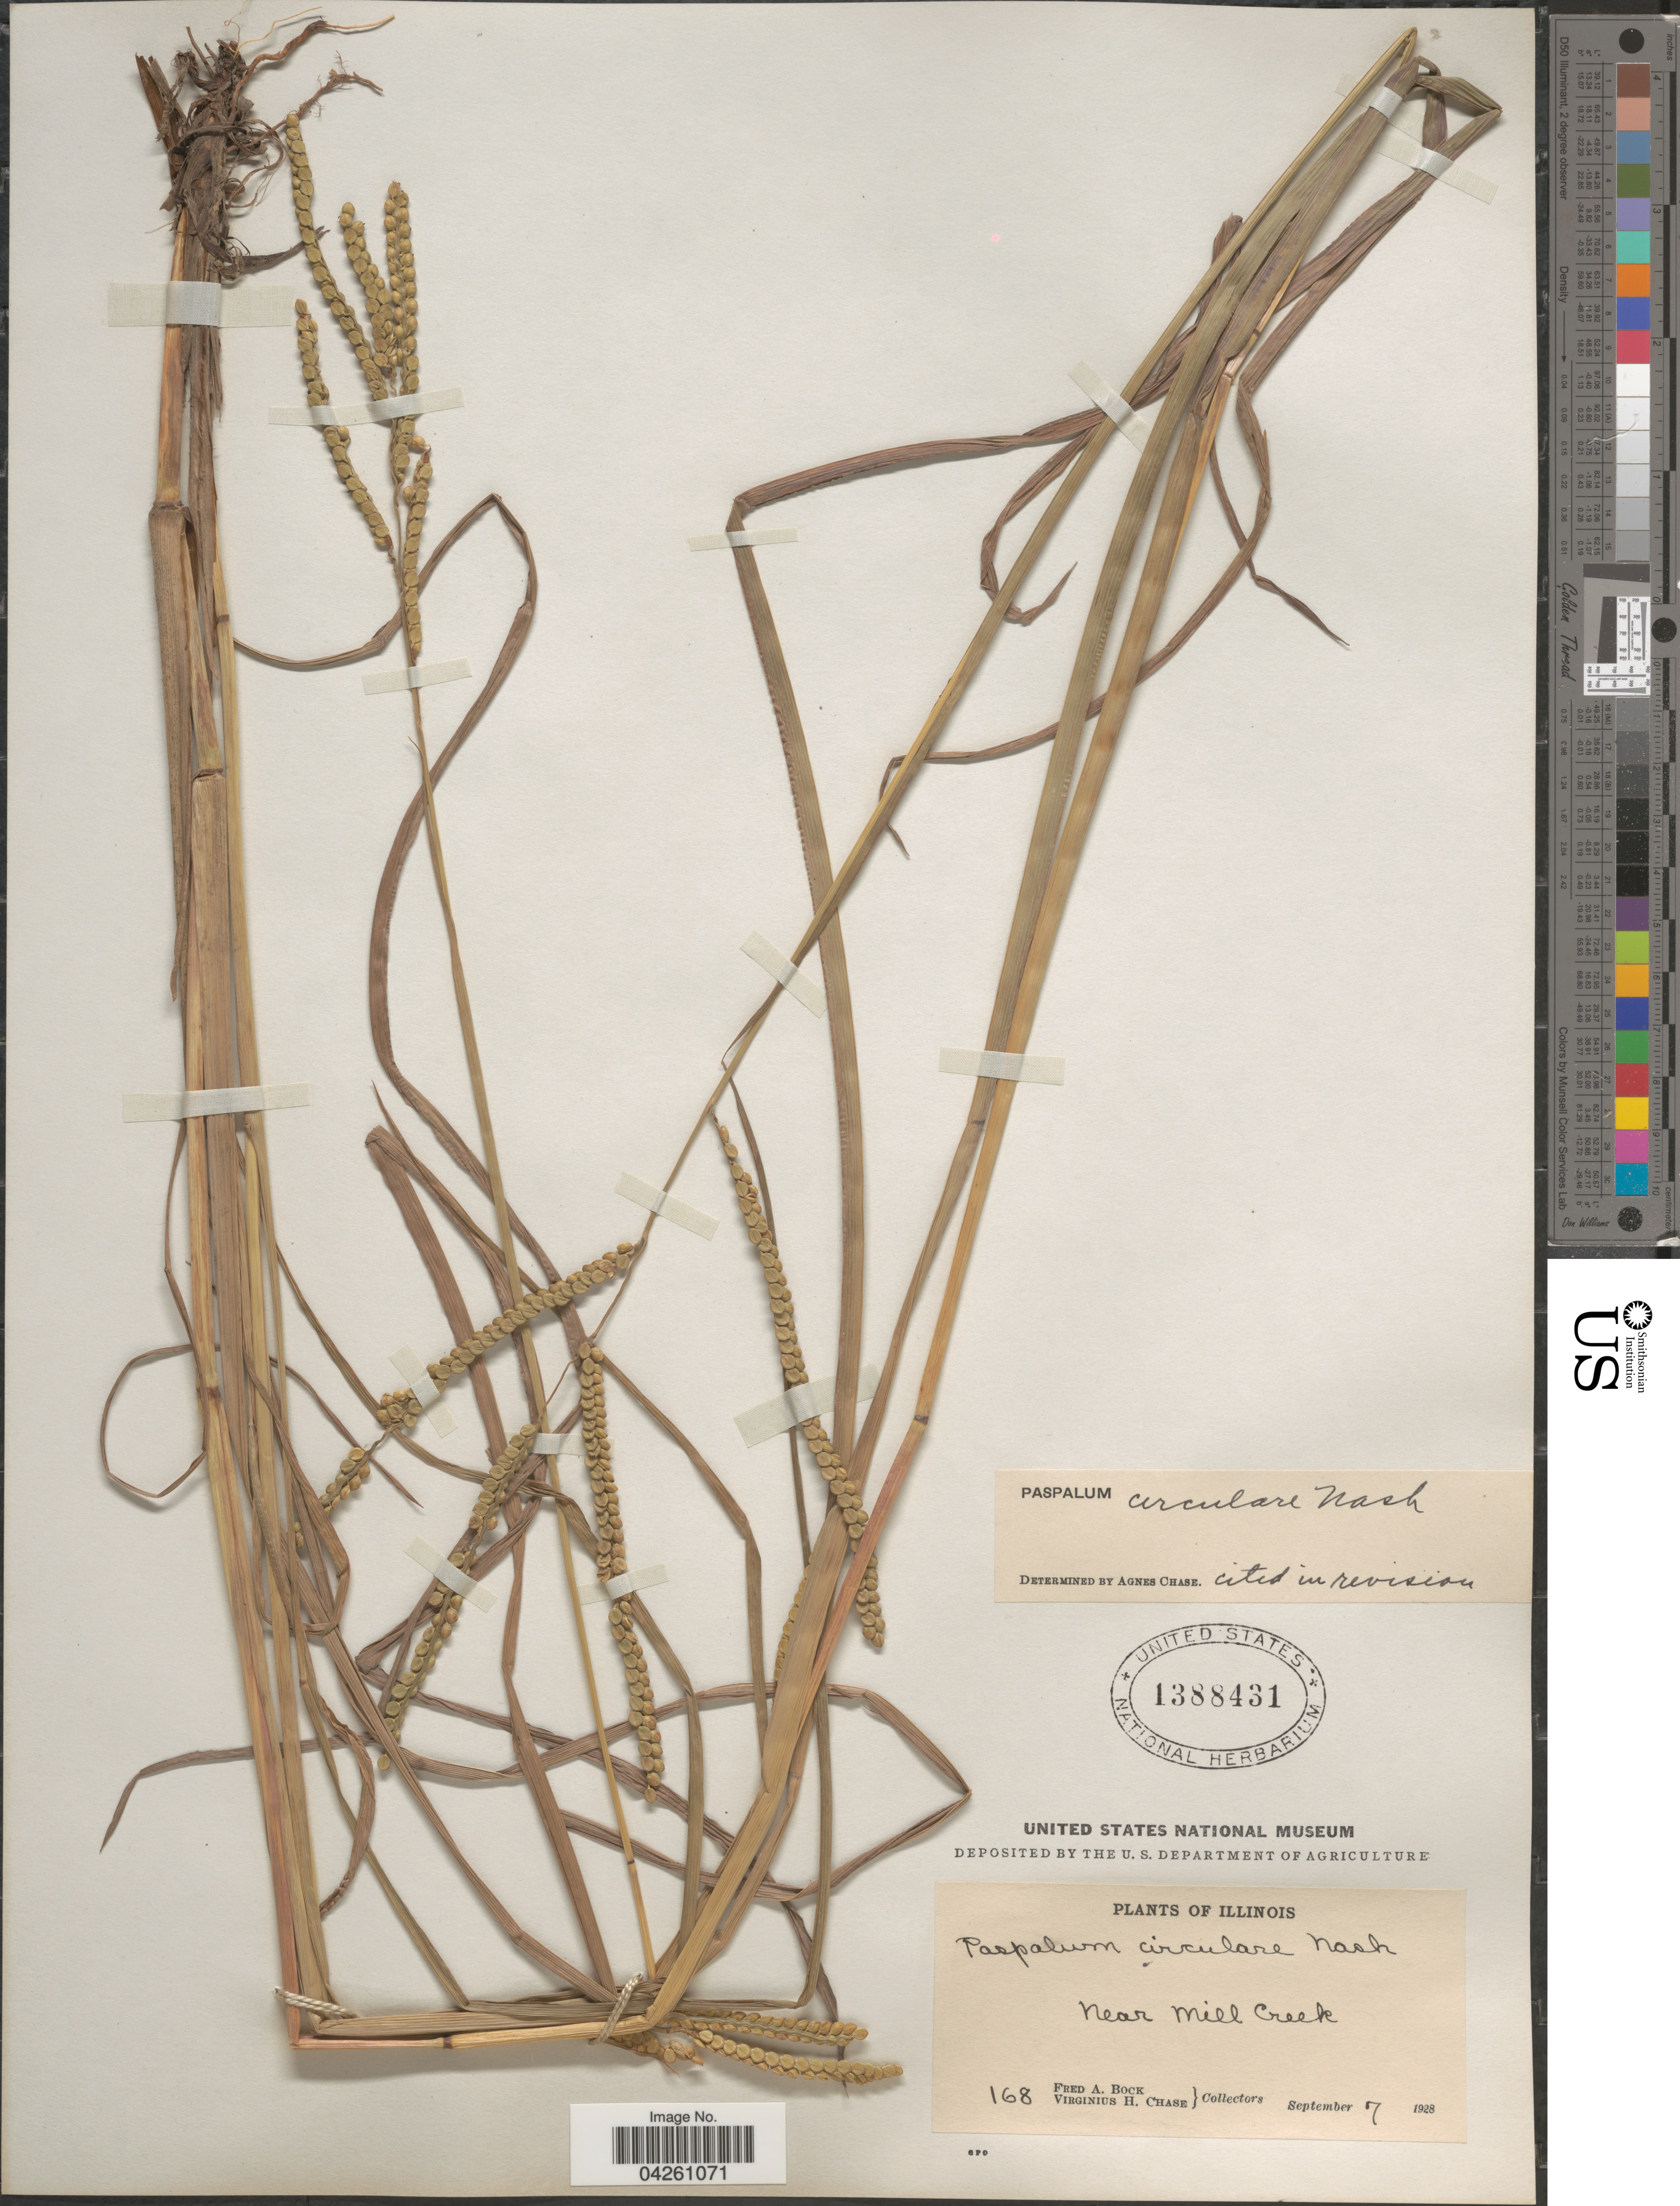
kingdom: Plantae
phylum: Tracheophyta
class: Liliopsida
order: Poales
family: Poaceae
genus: Paspalum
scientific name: Paspalum circulare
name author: Nash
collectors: F. Bock & V. H. Chase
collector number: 168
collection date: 1928-09-07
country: United States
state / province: Illinois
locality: Near Mill Creek.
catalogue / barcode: US 1388431